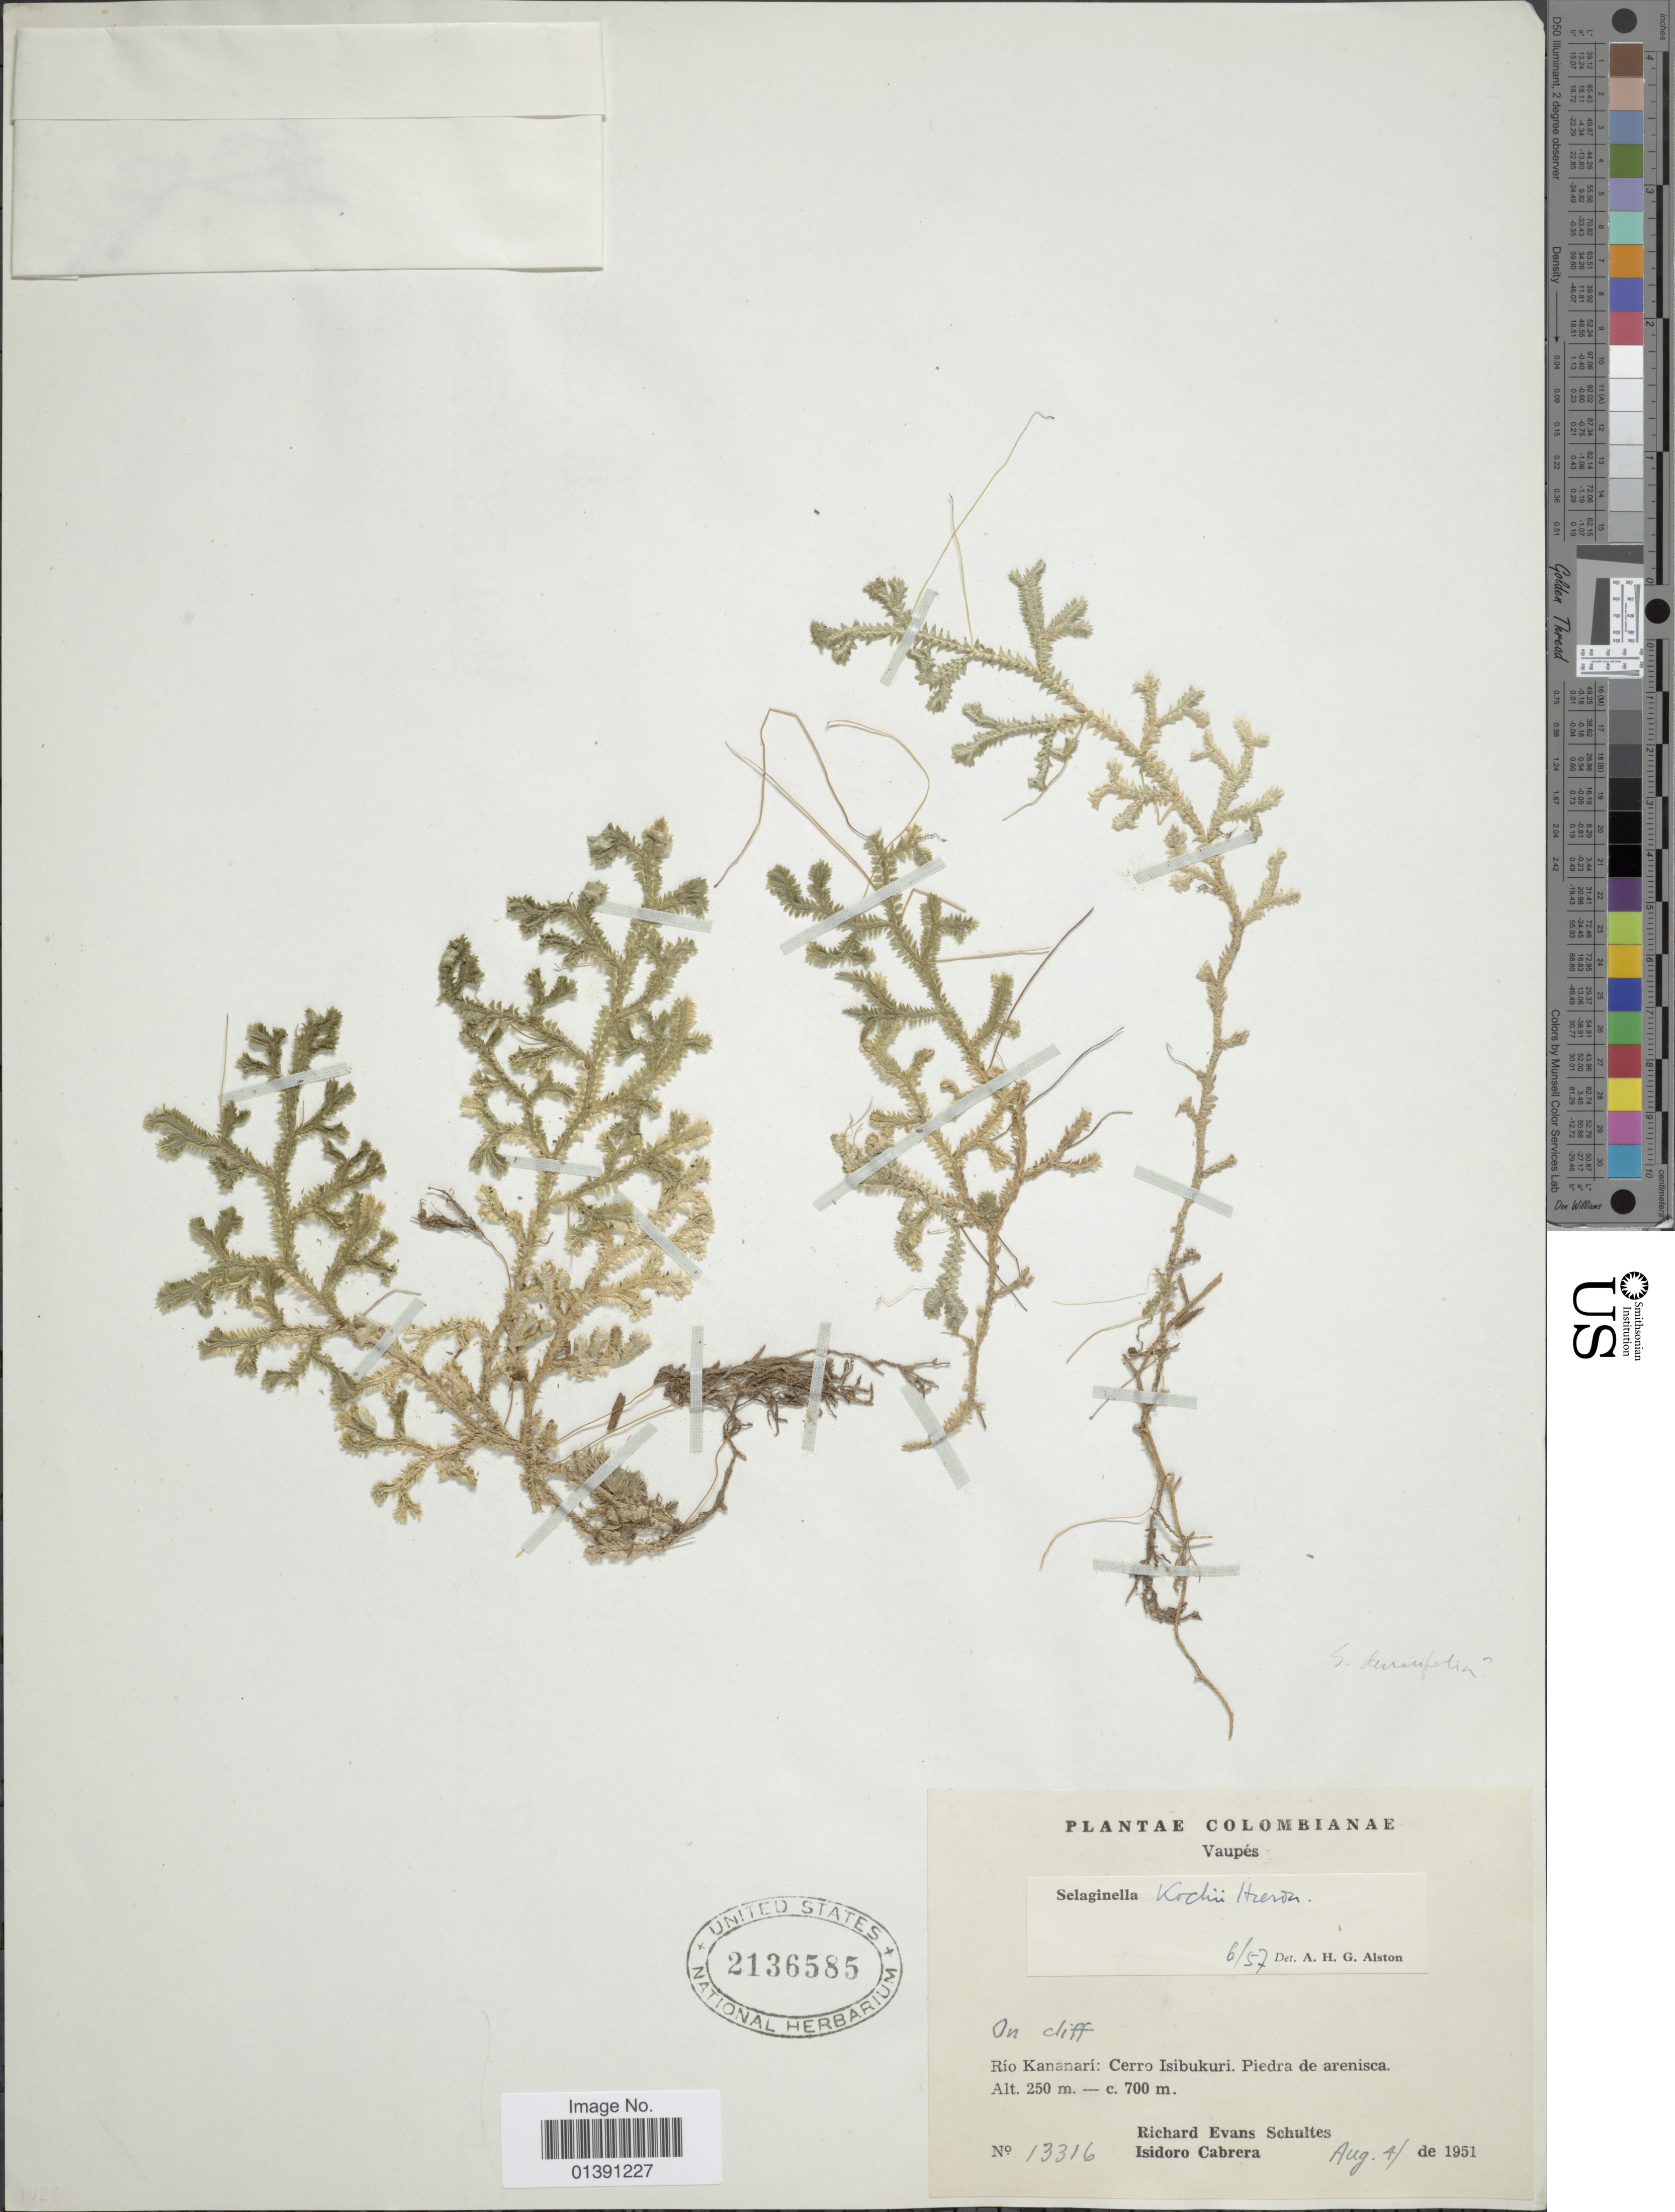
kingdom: Plantae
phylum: Tracheophyta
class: Lycopodiopsida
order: Selaginellales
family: Selaginellaceae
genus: Selaginella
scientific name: Selaginella cabrerensis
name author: Hieron.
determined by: Valdespino, I. A., (PMA), Universidad de Panama (PANAMA)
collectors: R. E. Schultes & I. Cabrera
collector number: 13316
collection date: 1951-08-04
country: Colombia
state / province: Vaupés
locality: Río Kananarí: Cerro Isibukuri. Piedra de arenisca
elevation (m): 250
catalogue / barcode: US 2136585